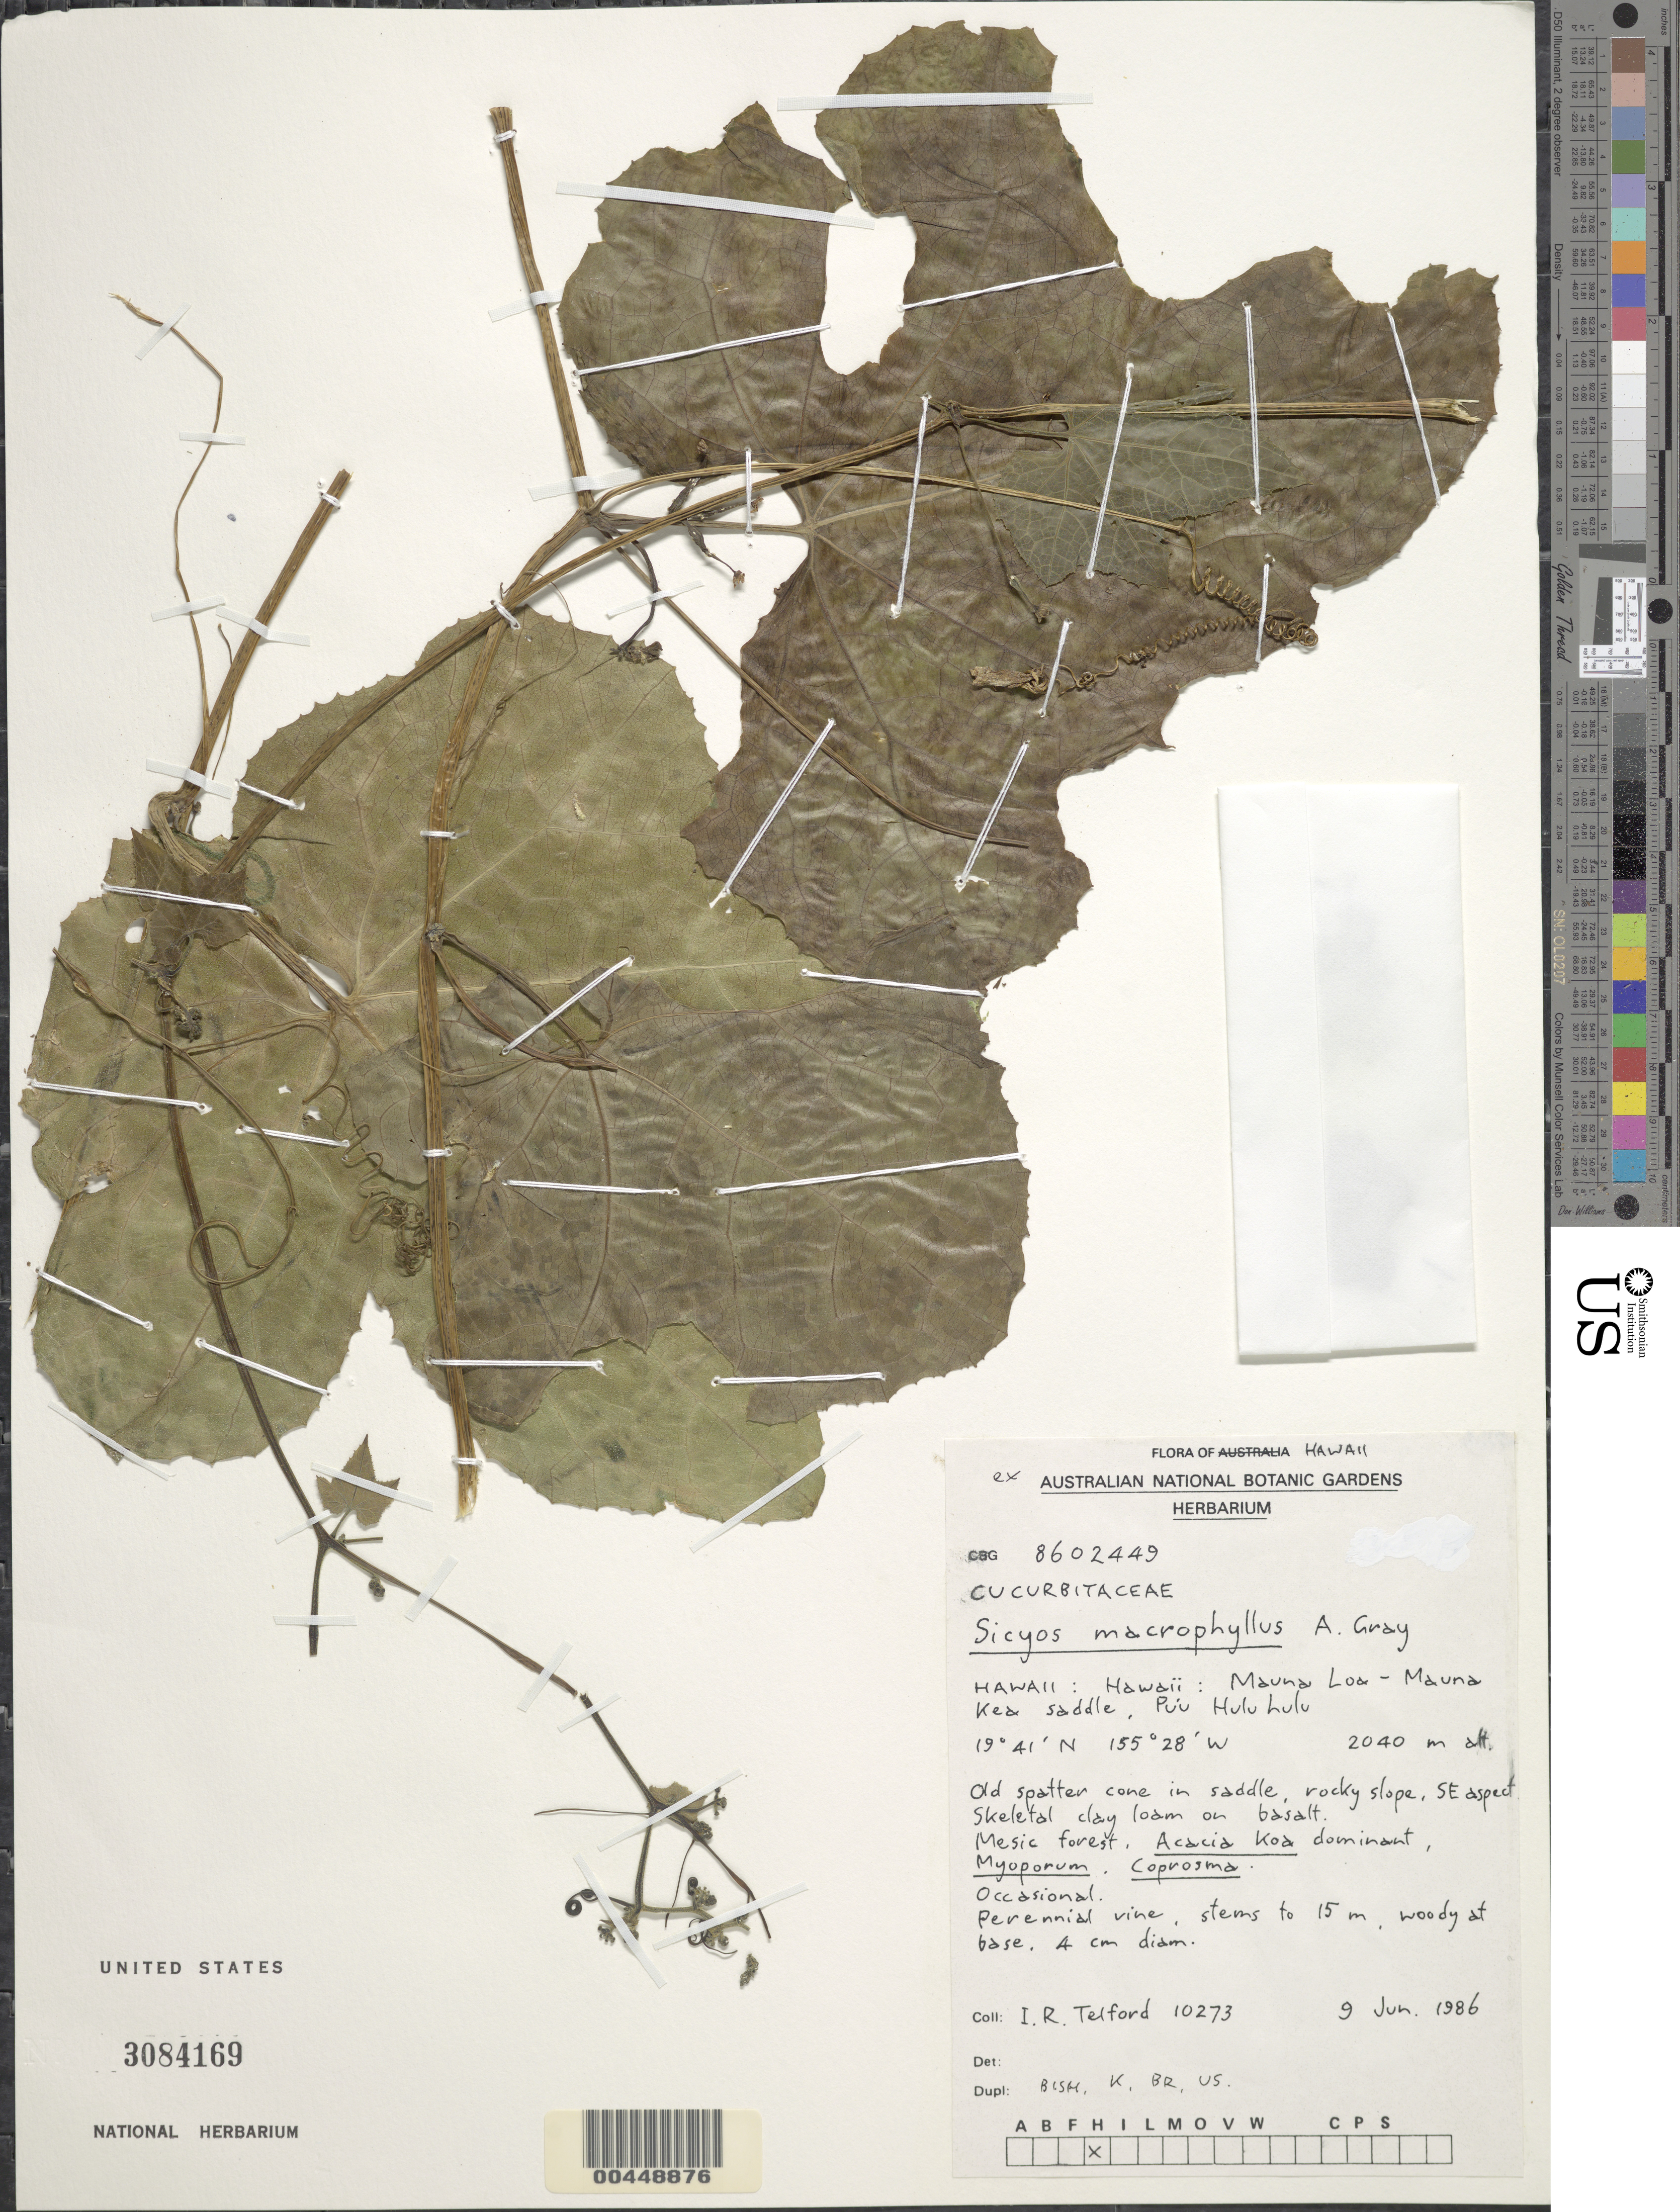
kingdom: Plantae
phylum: Tracheophyta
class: Magnoliopsida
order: Cucurbitales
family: Cucurbitaceae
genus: Sicyos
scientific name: Sicyos macrophyllus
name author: A. Gray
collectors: I. R. Telford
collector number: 10273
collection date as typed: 9 Jun 1986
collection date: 1986-06-09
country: United States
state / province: Hawaii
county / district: Hawaii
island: Hawaii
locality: Mauna Loa, Mauna Kea saddle, Puu Hulululu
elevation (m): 2040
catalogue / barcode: US 3084169